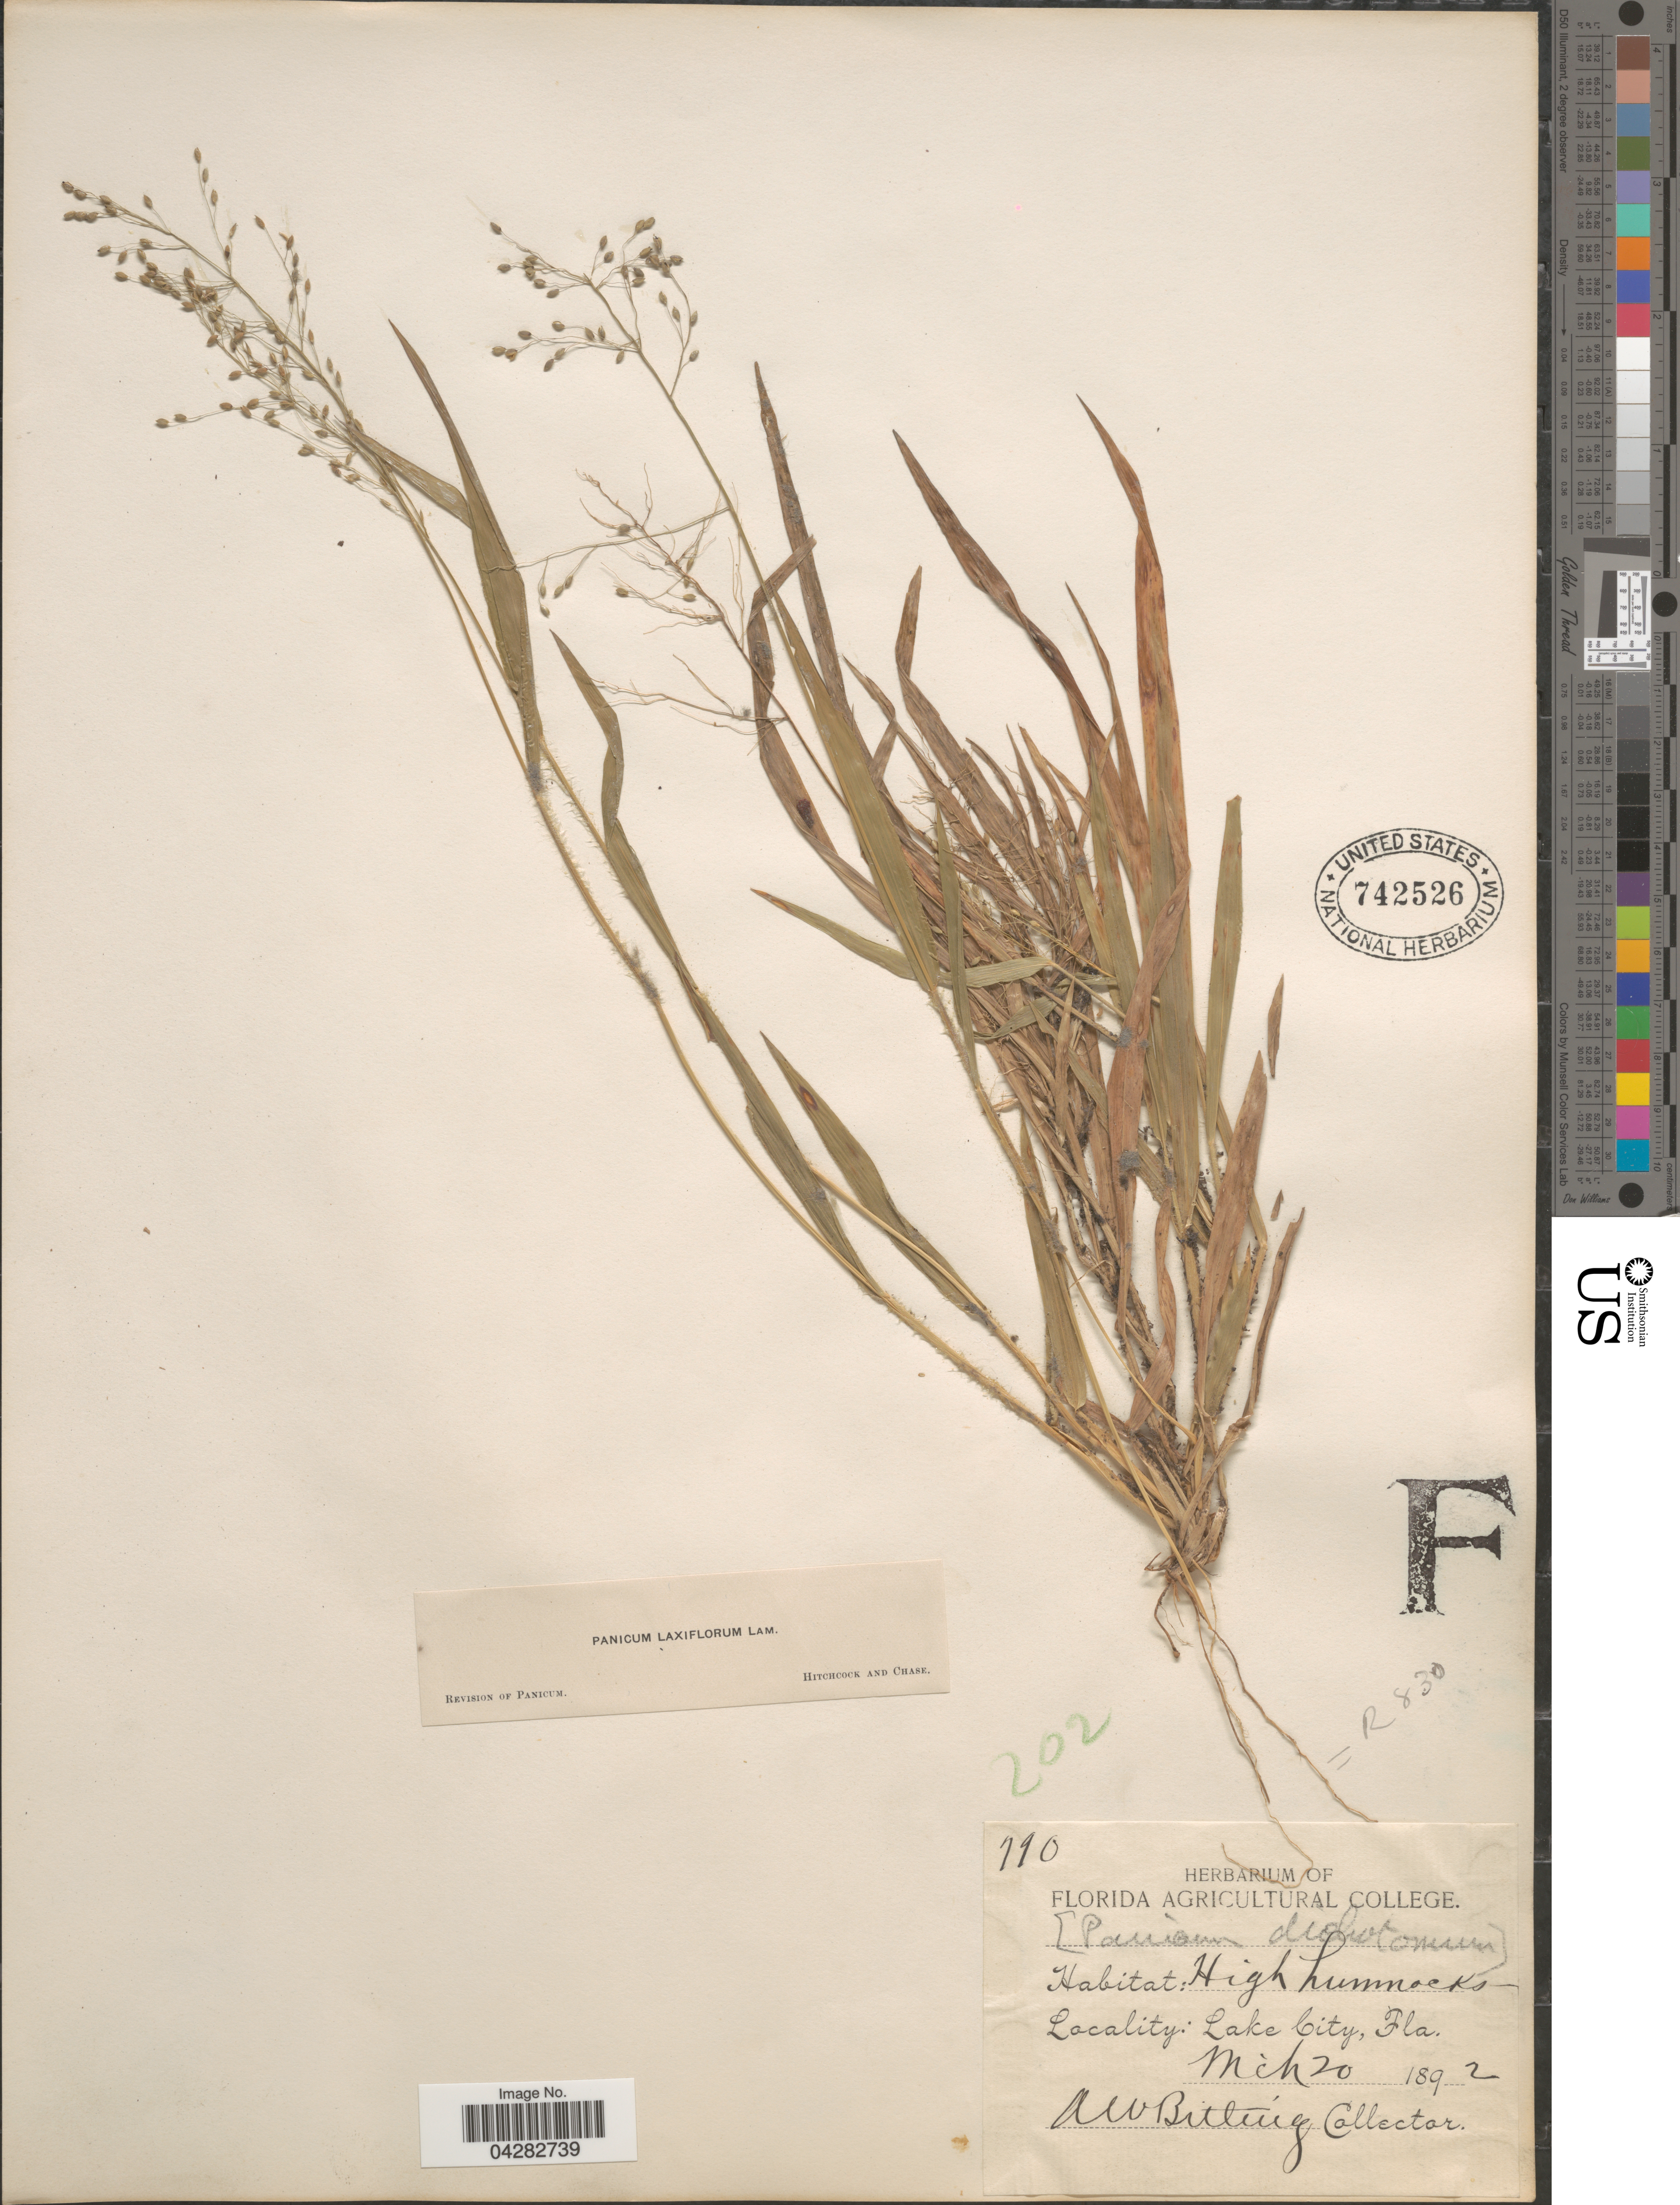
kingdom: Plantae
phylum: Tracheophyta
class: Liliopsida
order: Poales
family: Poaceae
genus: Dichanthelium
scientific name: Dichanthelium laxiflorum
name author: (Lam.) Gould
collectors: A. Bitting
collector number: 790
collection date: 1892-03-20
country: United States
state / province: Florida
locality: Lake City.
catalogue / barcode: US 742526